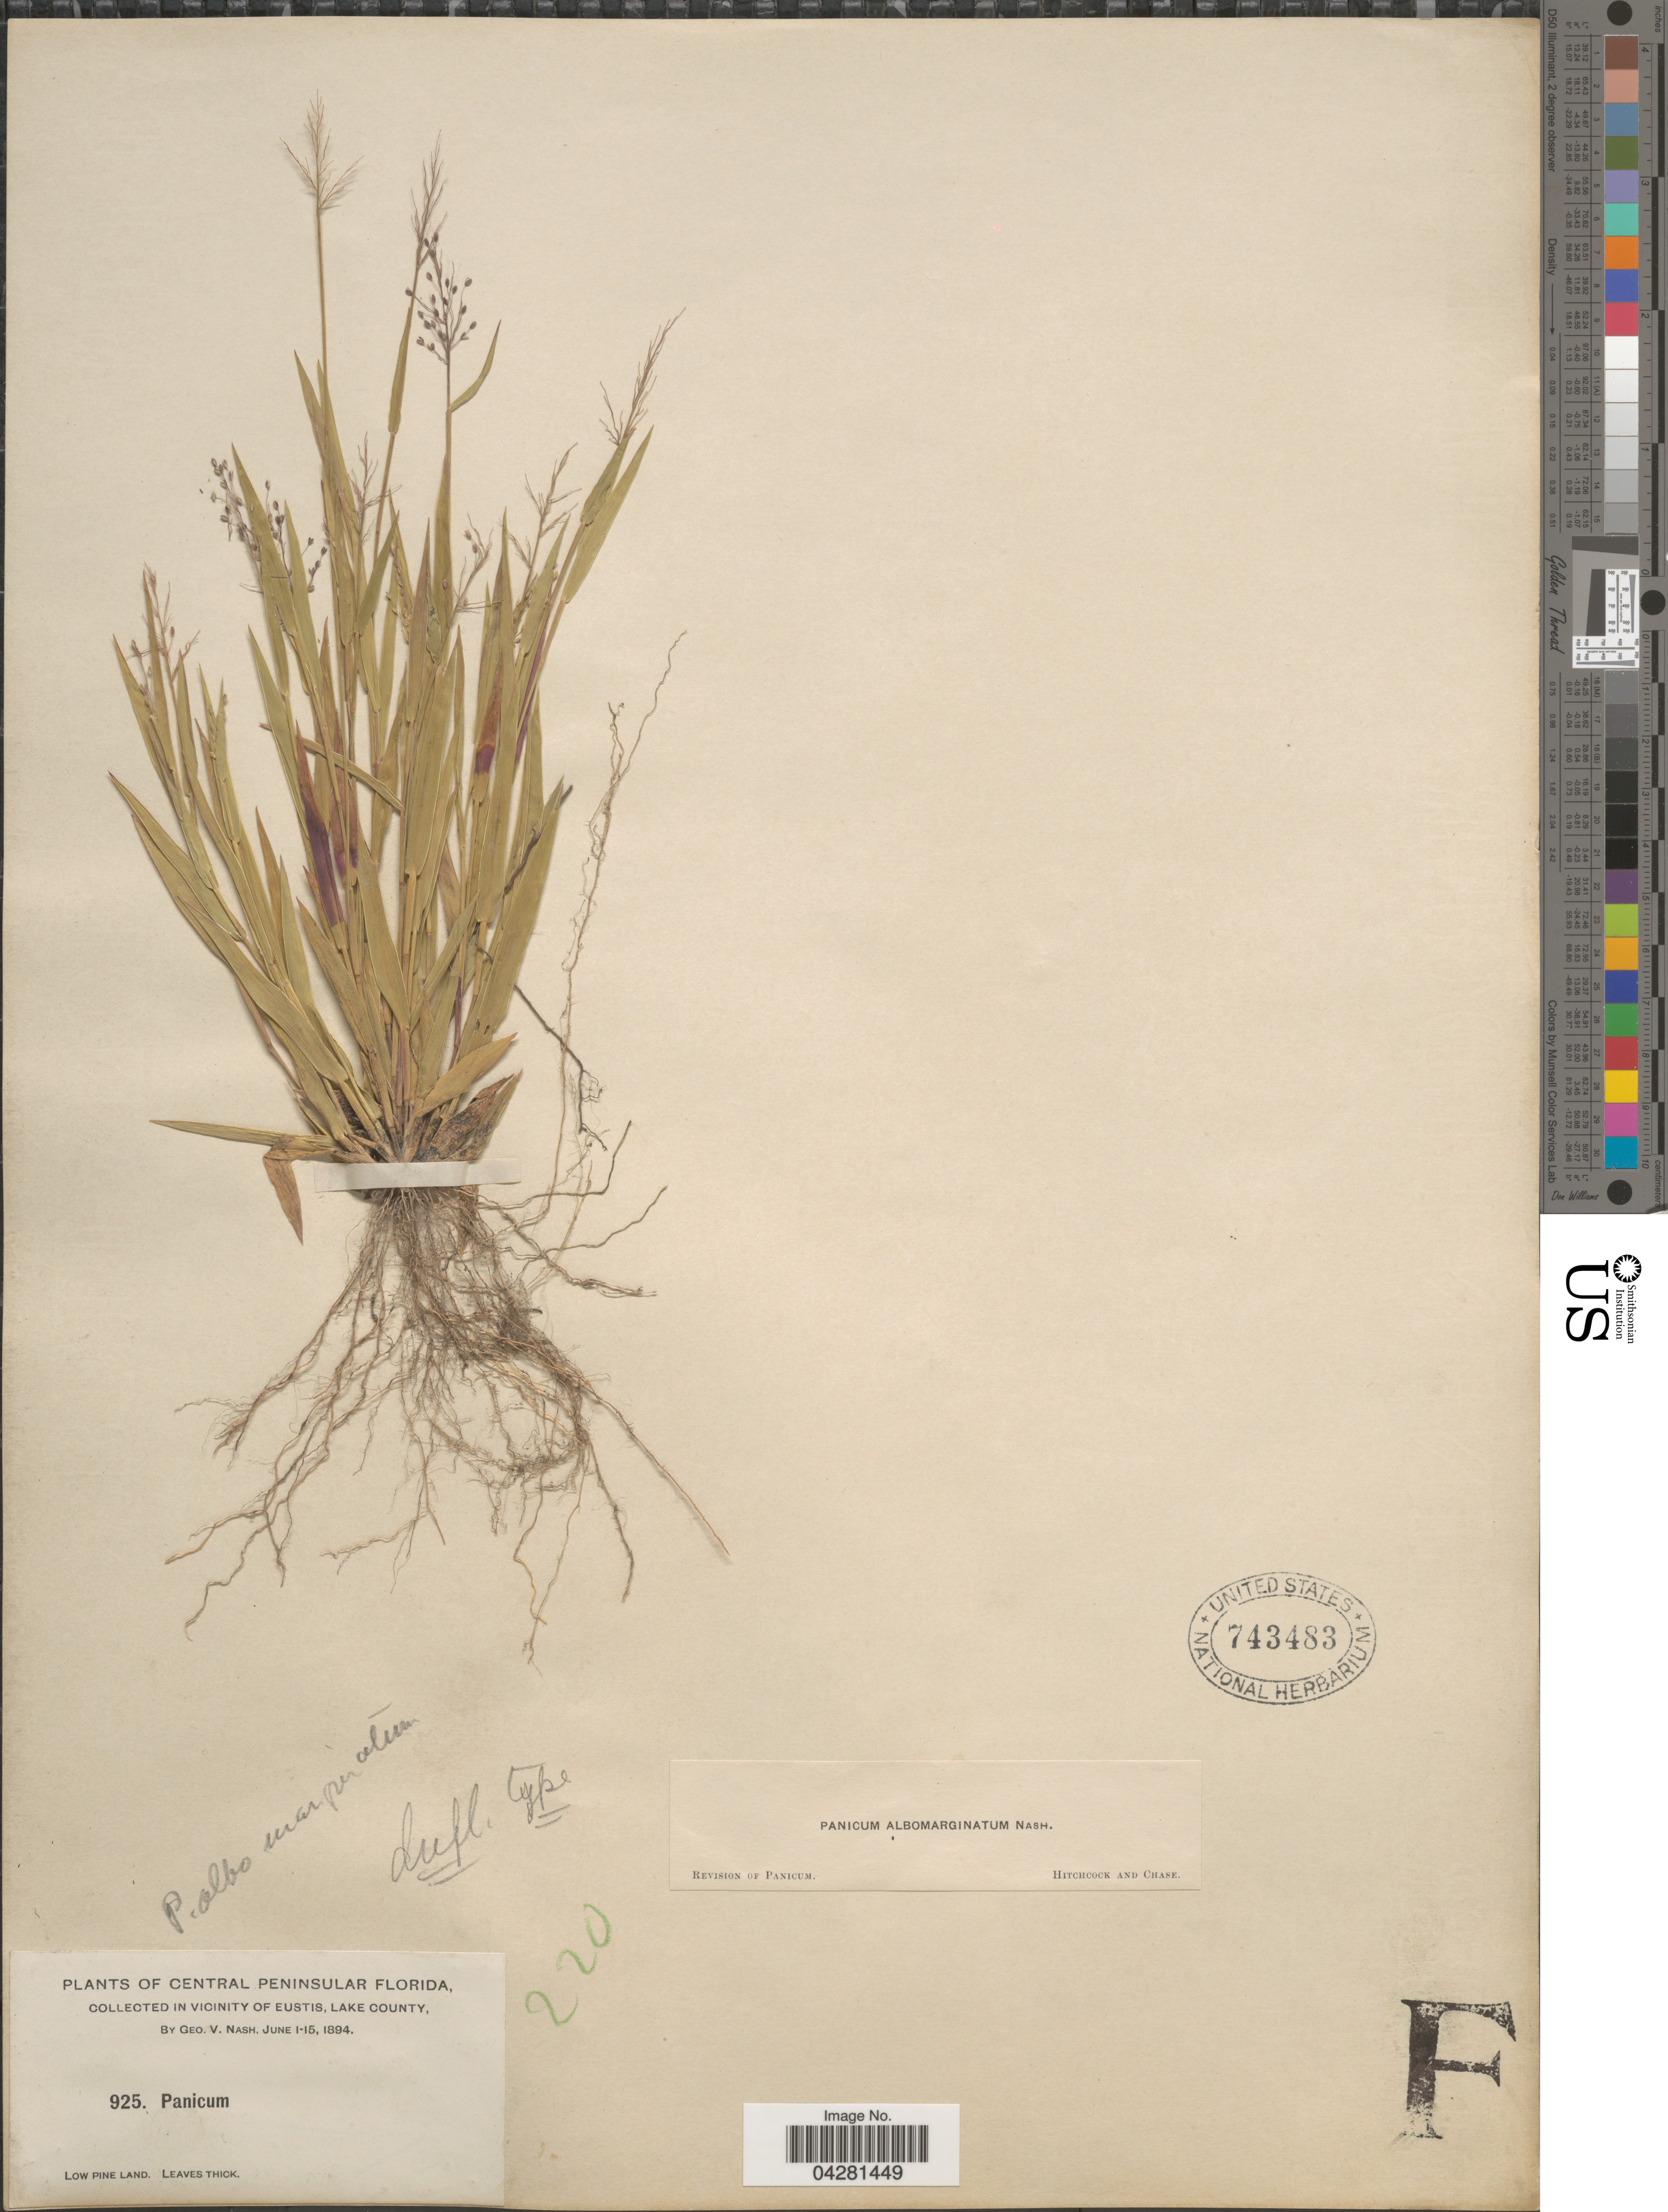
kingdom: Plantae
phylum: Tracheophyta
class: Liliopsida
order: Poales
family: Poaceae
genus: Dichanthelium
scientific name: Dichanthelium dichotomum var. unciphyllum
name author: (Trin.) Davidse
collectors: G. V. Nash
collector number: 925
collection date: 1894-06-01/1894-06-15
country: United States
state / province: Florida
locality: Central Peninsular Florida. In vicinity of Eustis, Lake County.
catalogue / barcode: US 743483